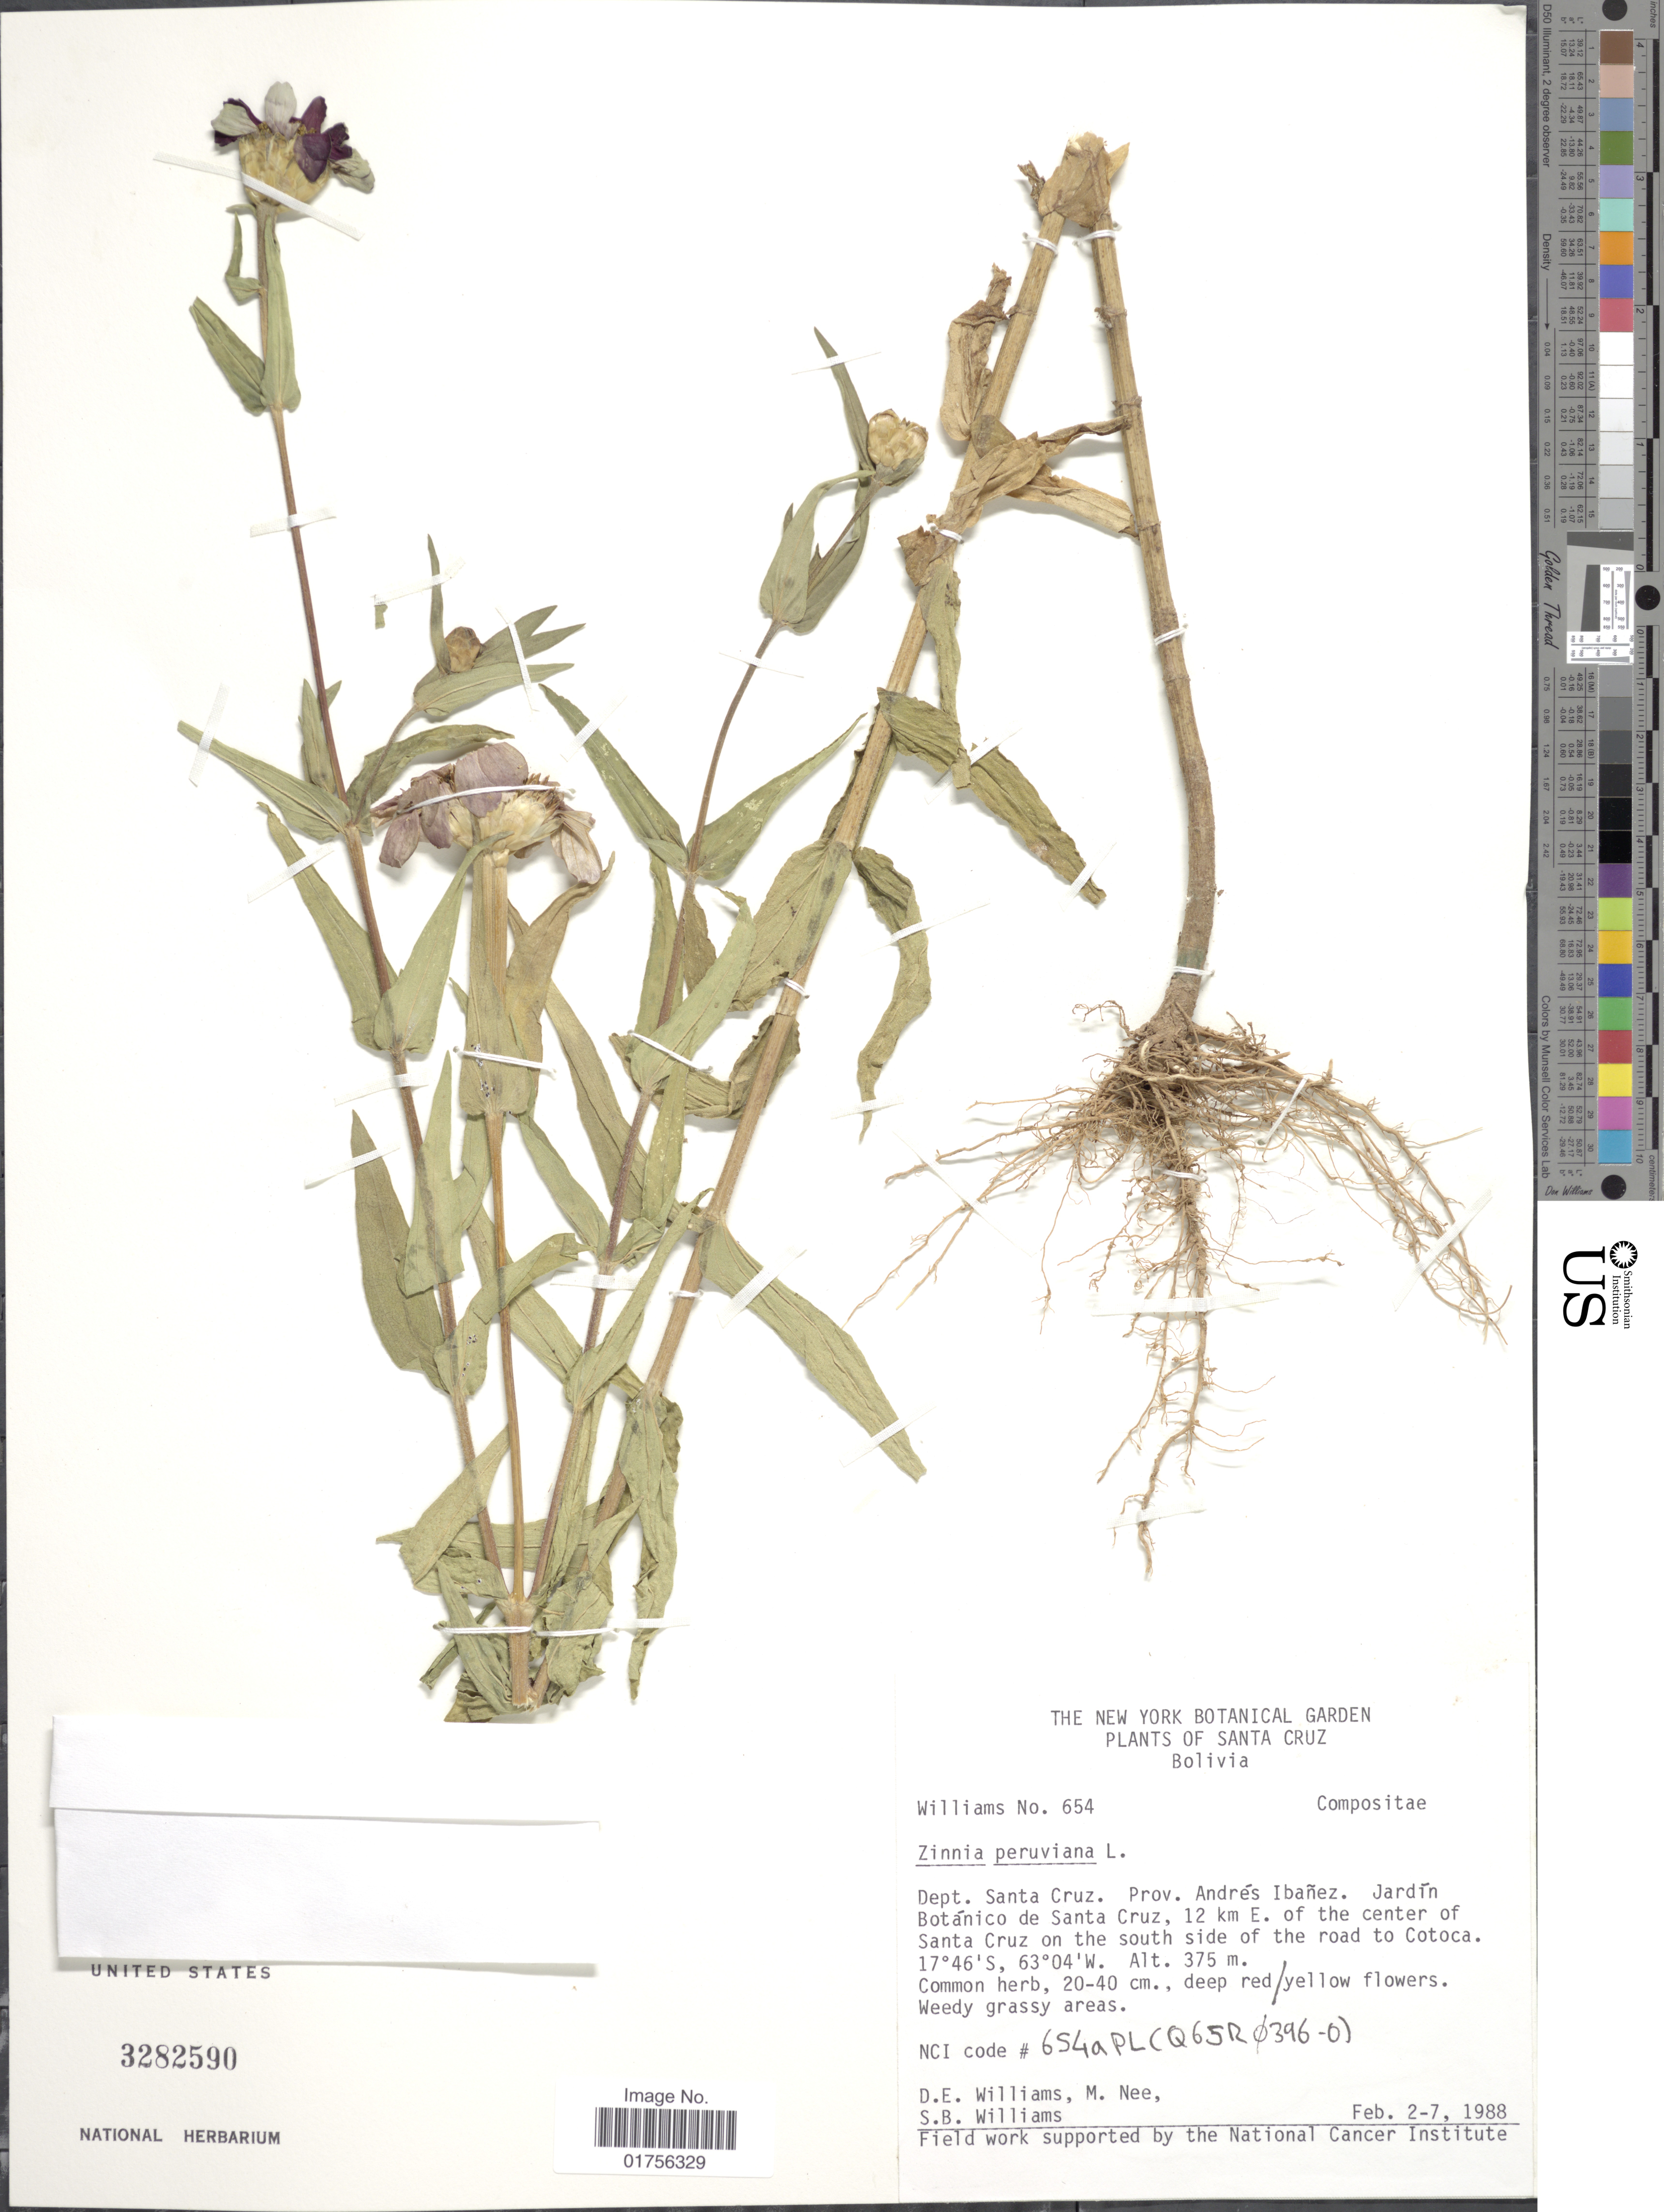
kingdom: Plantae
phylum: Tracheophyta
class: Magnoliopsida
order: Asterales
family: Asteraceae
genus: Zinnia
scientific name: Zinnia peruviana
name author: (L.) L.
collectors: D. E. Williams, M. Nee & S. B. Williams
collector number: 654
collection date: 1988-02-02/1988-02-07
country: Bolivia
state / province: Santa Cruz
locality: Dept. Santa Cruz, Prov. Andres Ibanez, Jardin Botanico de Santa Cruz, 12 km E. of the center of Santa Cruz on the south side of the road to Cotoca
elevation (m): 375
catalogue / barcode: US 3282590